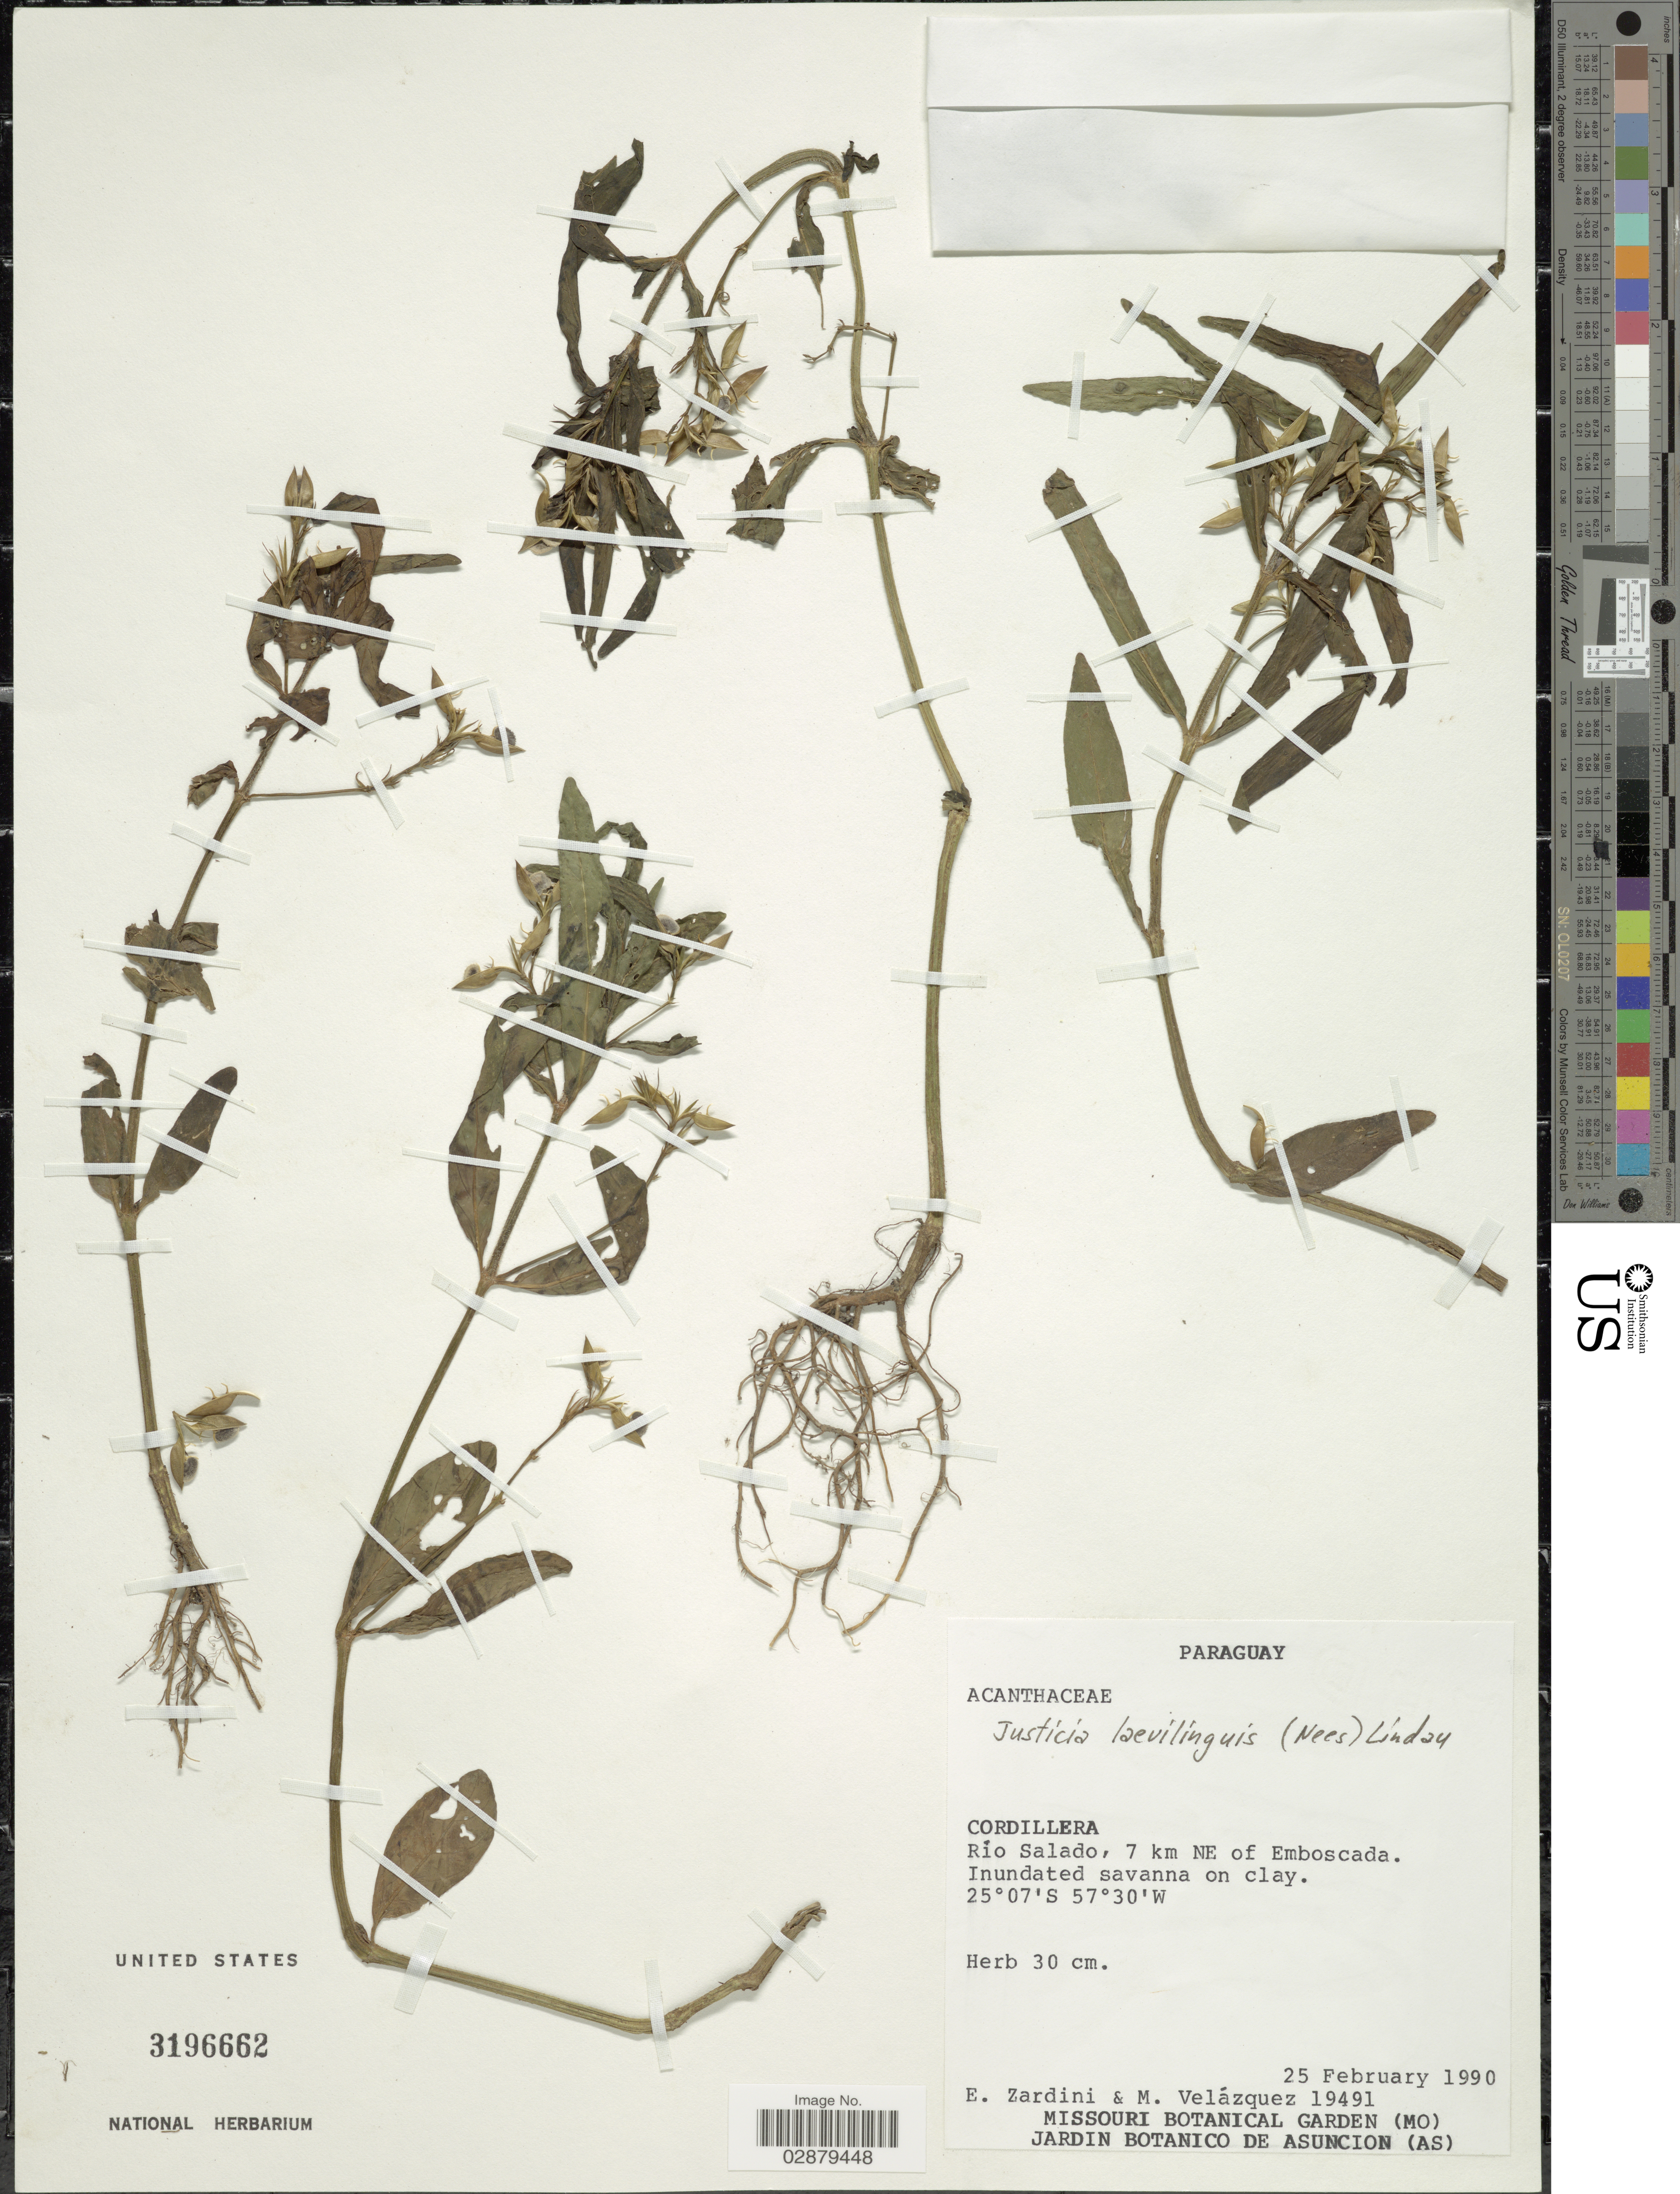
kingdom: Plantae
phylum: Tracheophyta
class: Magnoliopsida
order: Lamiales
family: Acanthaceae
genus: Justicia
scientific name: Justicia laevilinguis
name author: (Nees) Lindau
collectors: E. Zardini & M. Velazquez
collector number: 19491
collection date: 1990-02-25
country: Paraguay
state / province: Cordillera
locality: Río Salado, 7 km NE of Emboscada.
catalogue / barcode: US 3196662